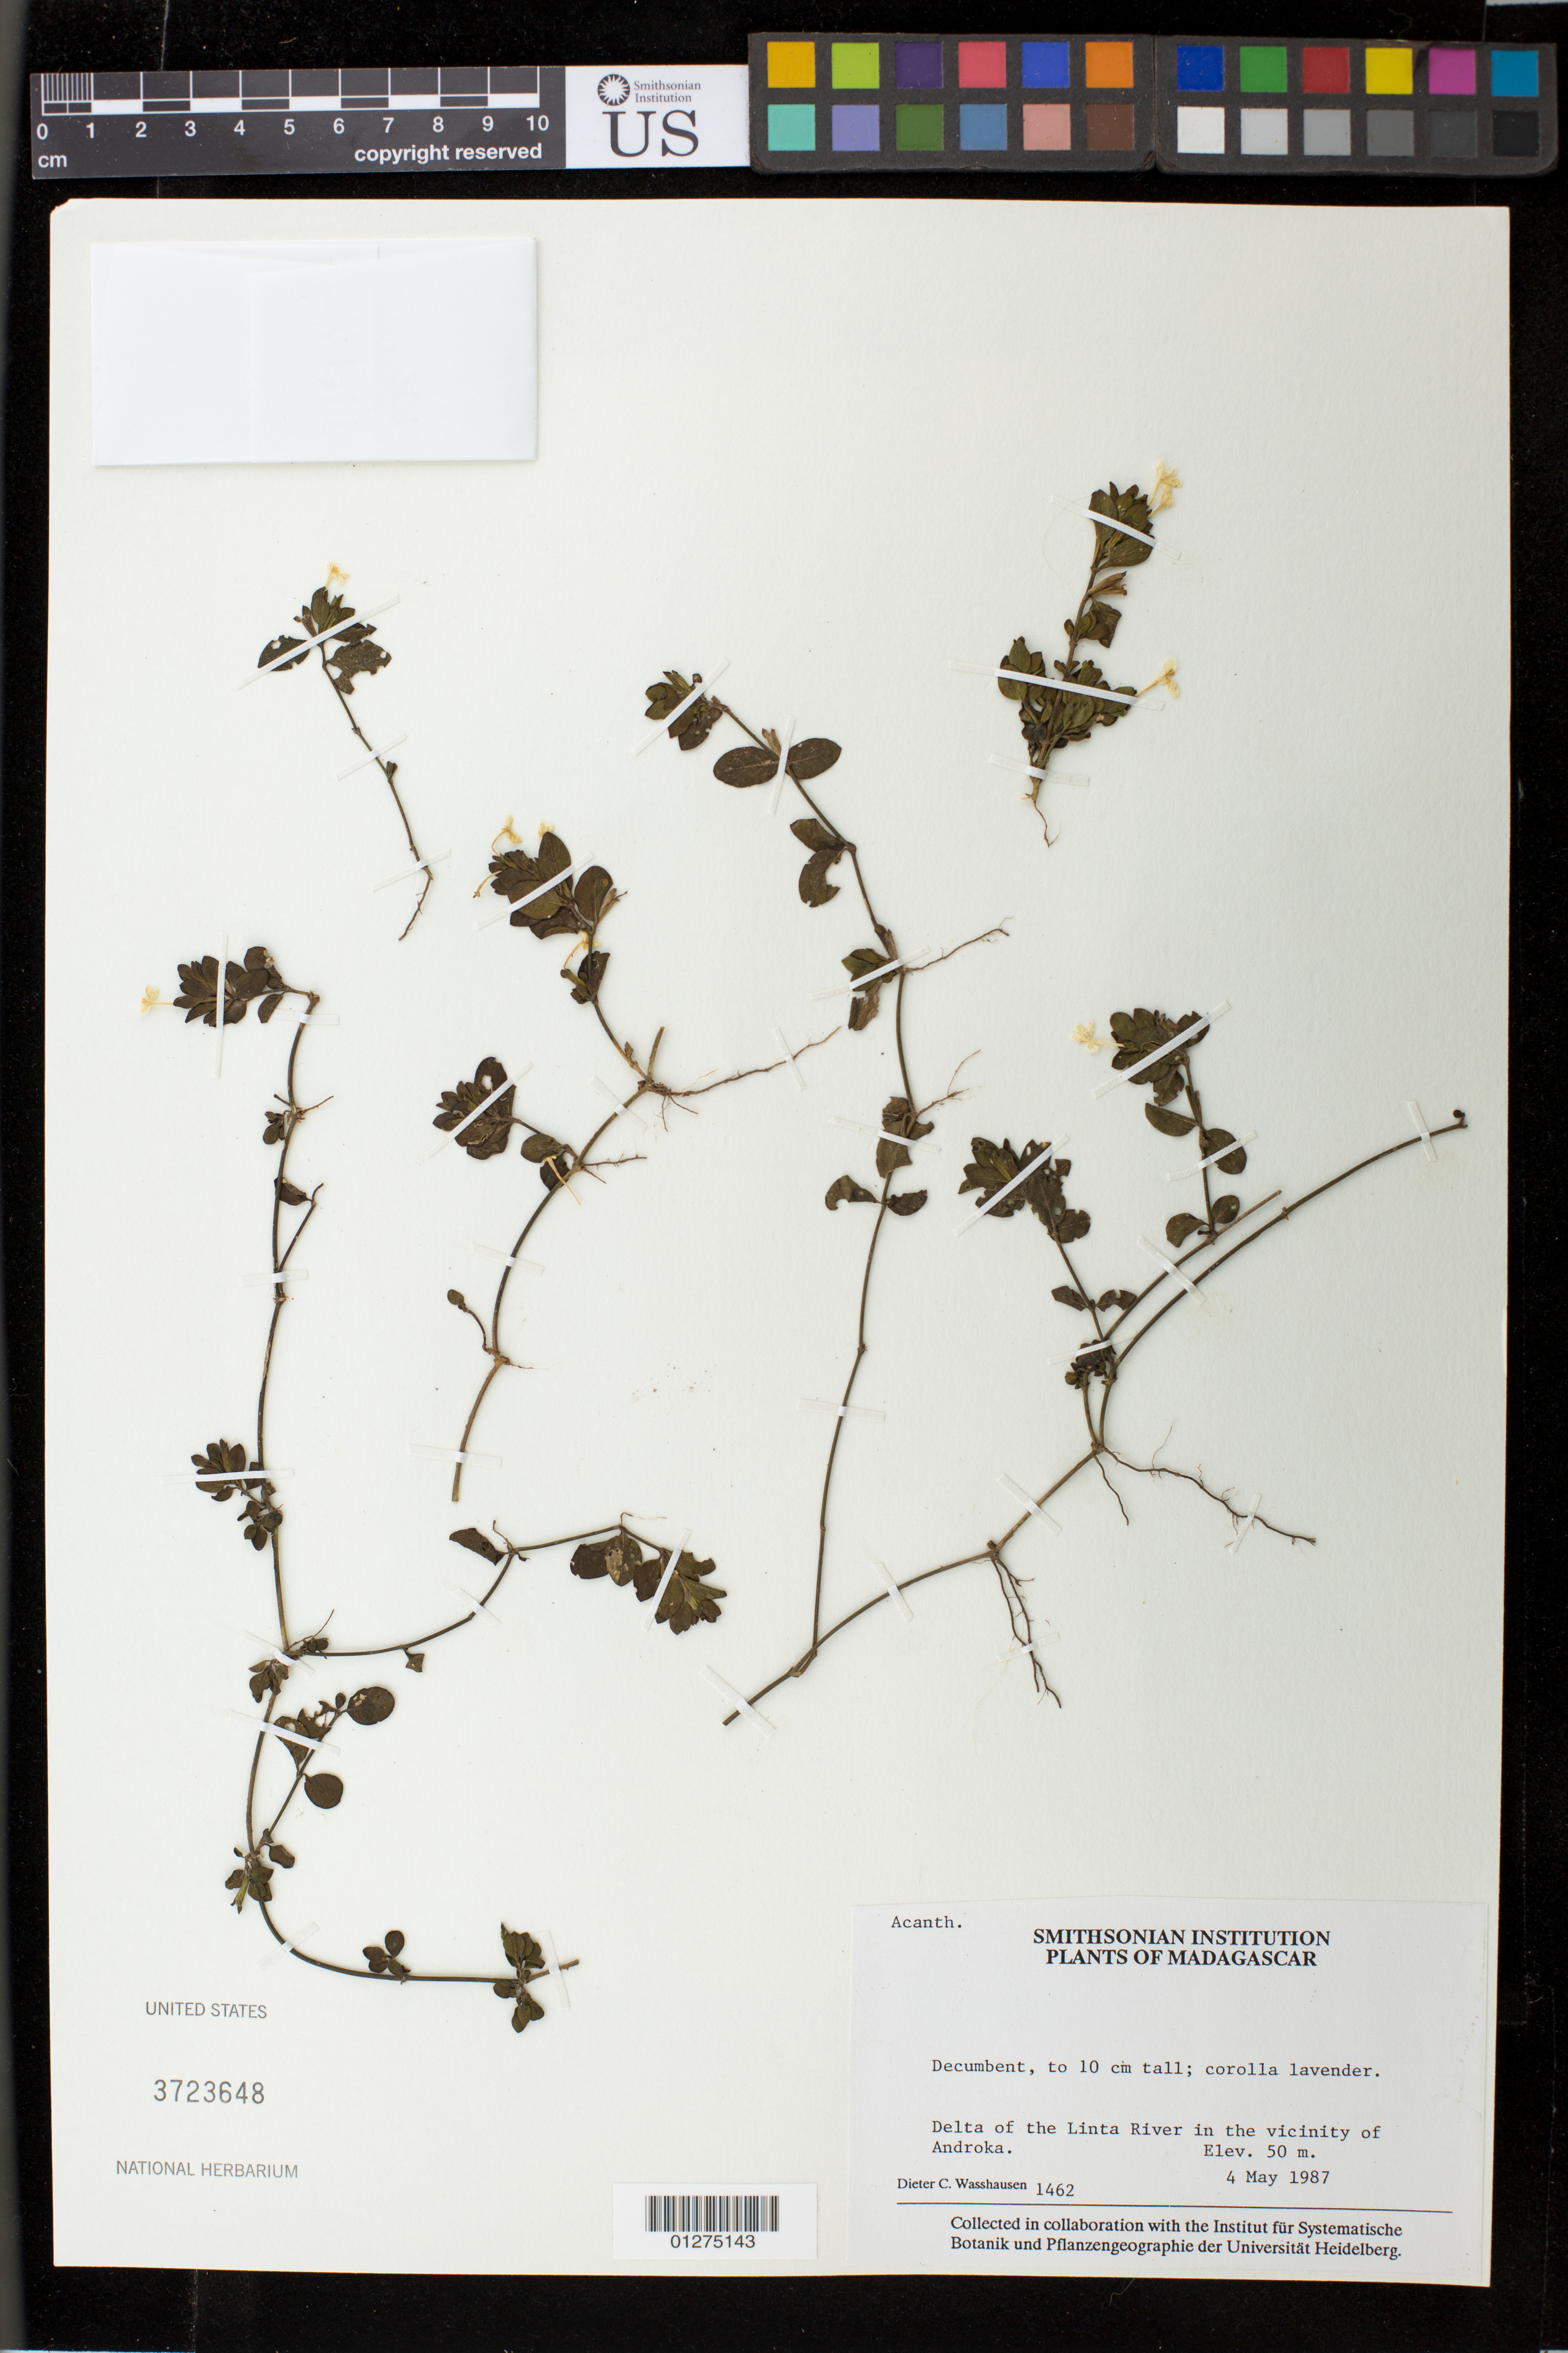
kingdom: Plantae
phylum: Tracheophyta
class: Magnoliopsida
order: Lamiales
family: Acanthaceae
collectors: D. C. Wasshausen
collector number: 1462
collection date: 1987-05-04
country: Madagascar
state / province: Atsimo-Andrefana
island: Madagascar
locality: Linta River delta, in the vicinity of Androka. Ampanihy.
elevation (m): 50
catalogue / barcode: US 3723648